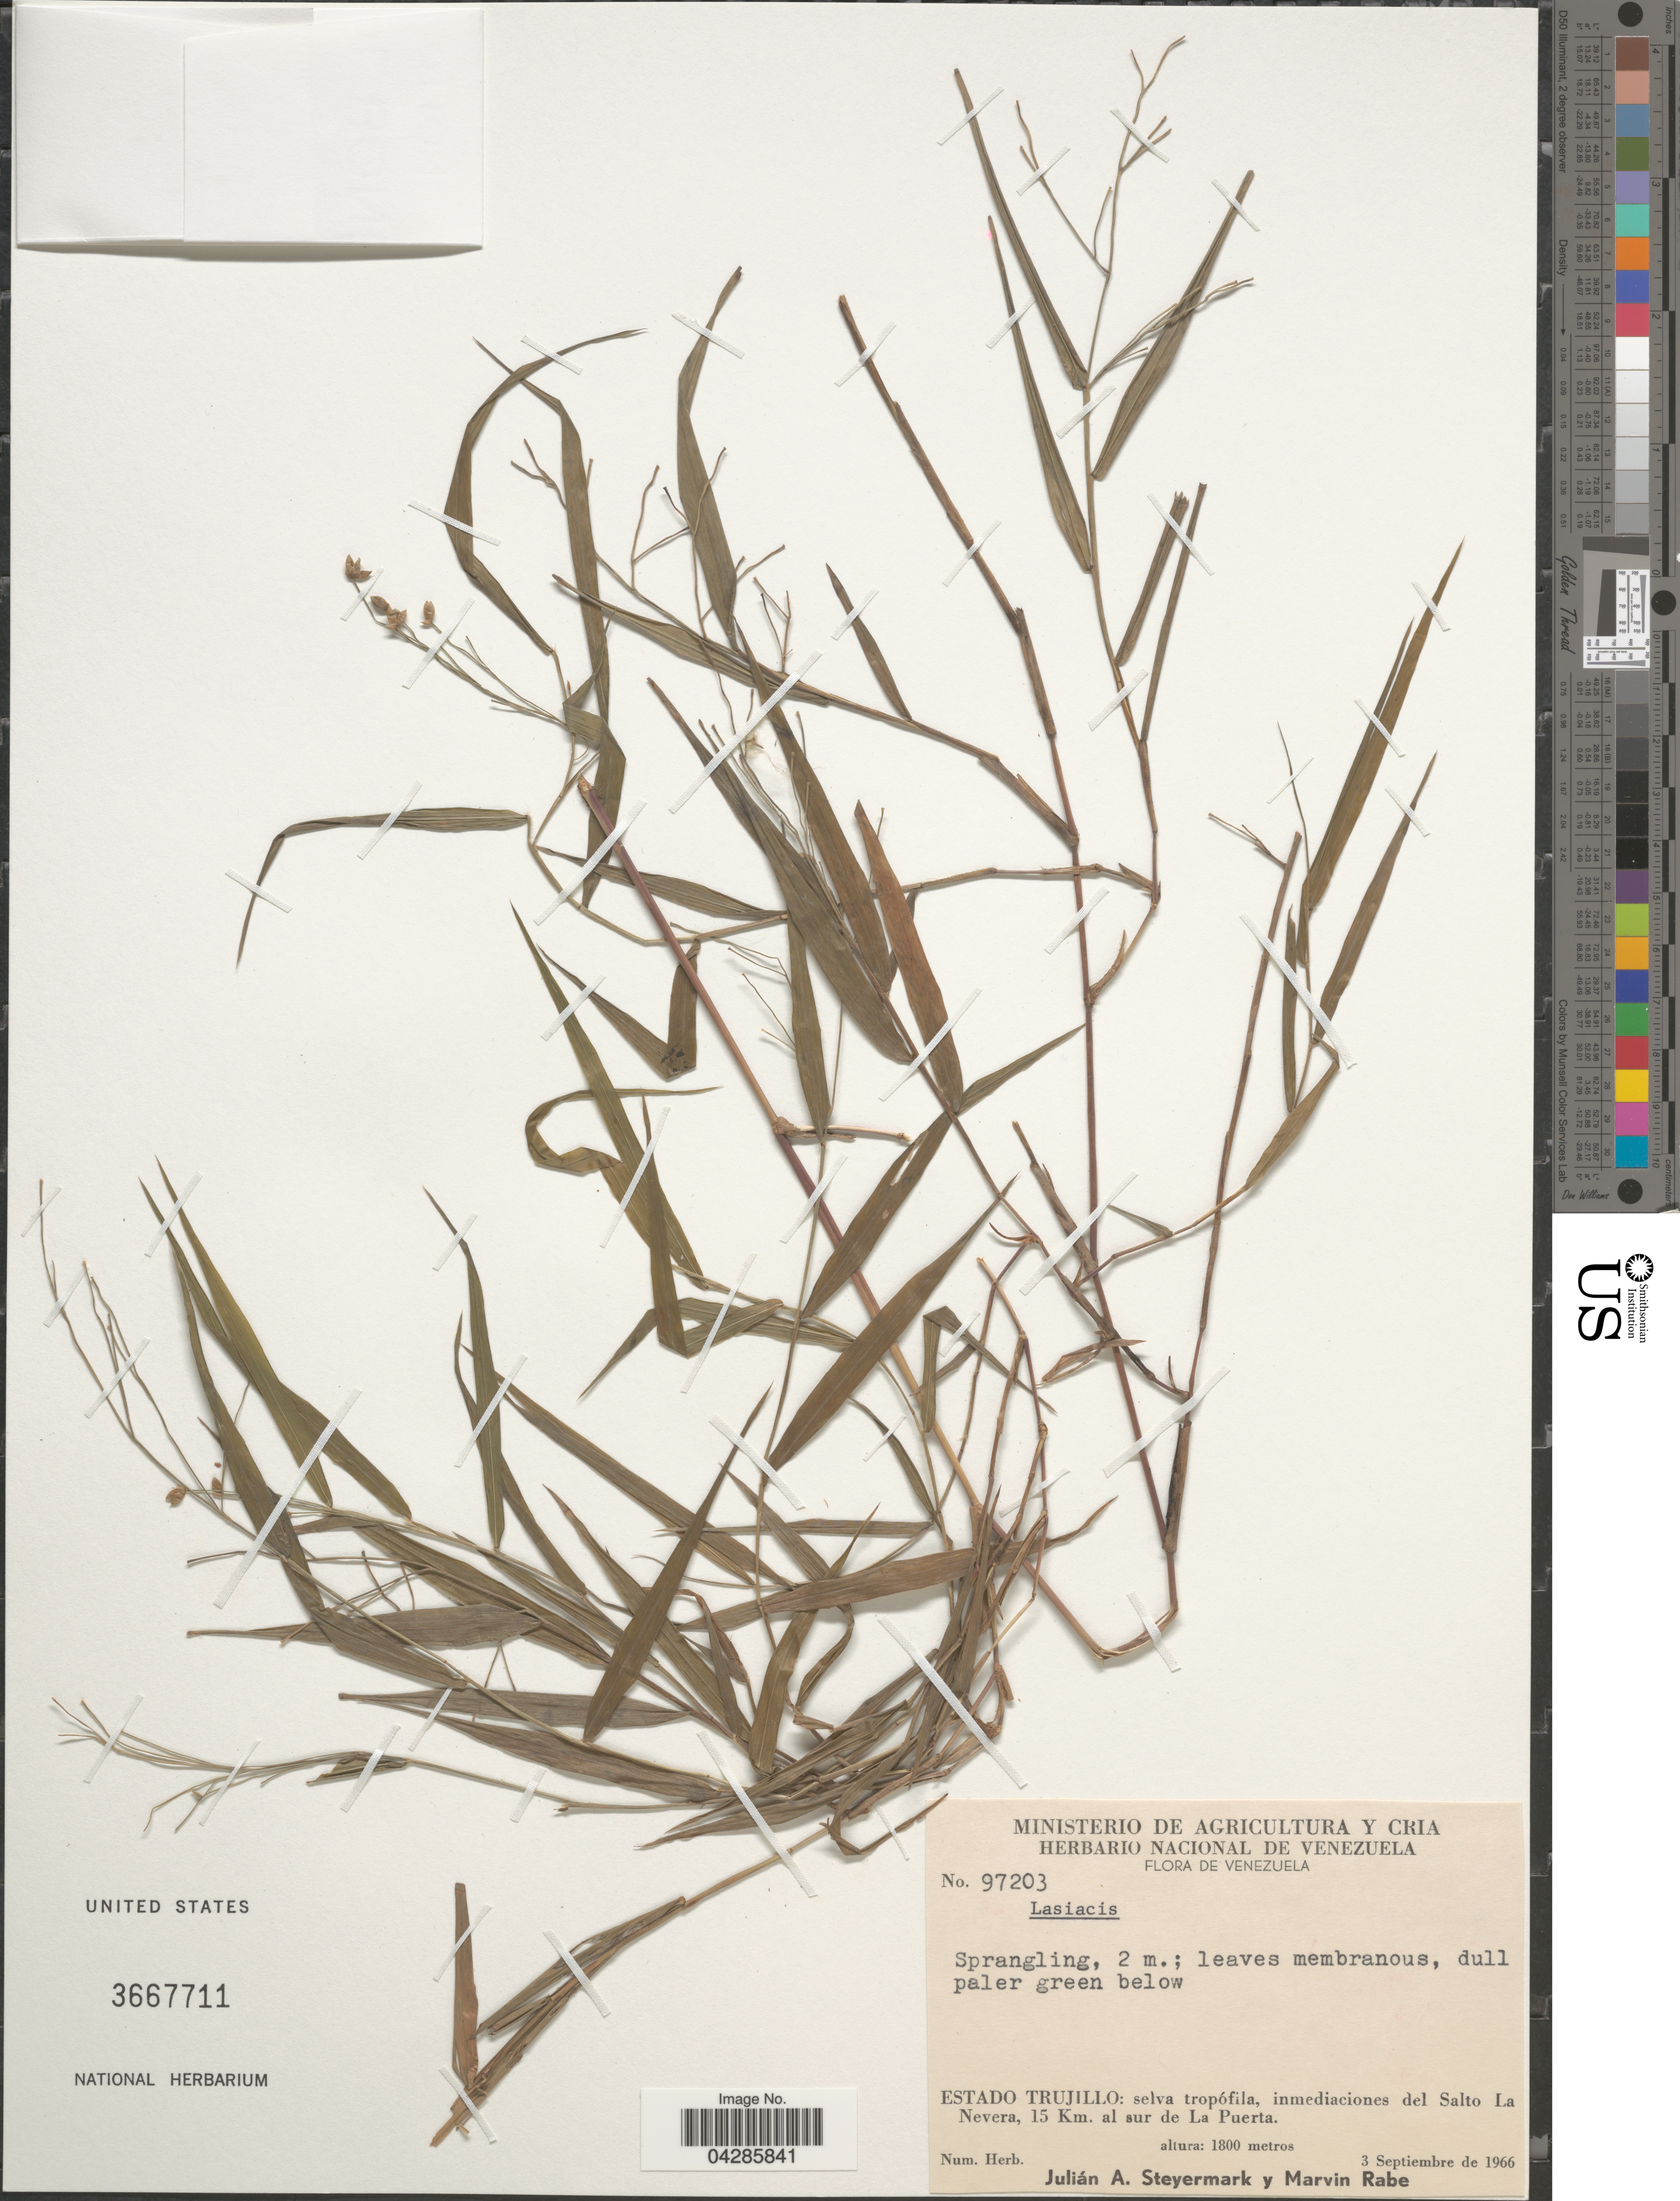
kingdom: Plantae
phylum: Tracheophyta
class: Liliopsida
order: Poales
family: Poaceae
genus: Lasiacis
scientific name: Lasiacis sp.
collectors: J. Steyermark & M. Rabe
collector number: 97203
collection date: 1966-09-03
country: Venezuela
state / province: Trujillo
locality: Estado Trujillo: selva tropófila, inmediaciones del Salto La Nevera, 15 Km. al sur de La Puerta.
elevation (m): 1800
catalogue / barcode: US 3667711